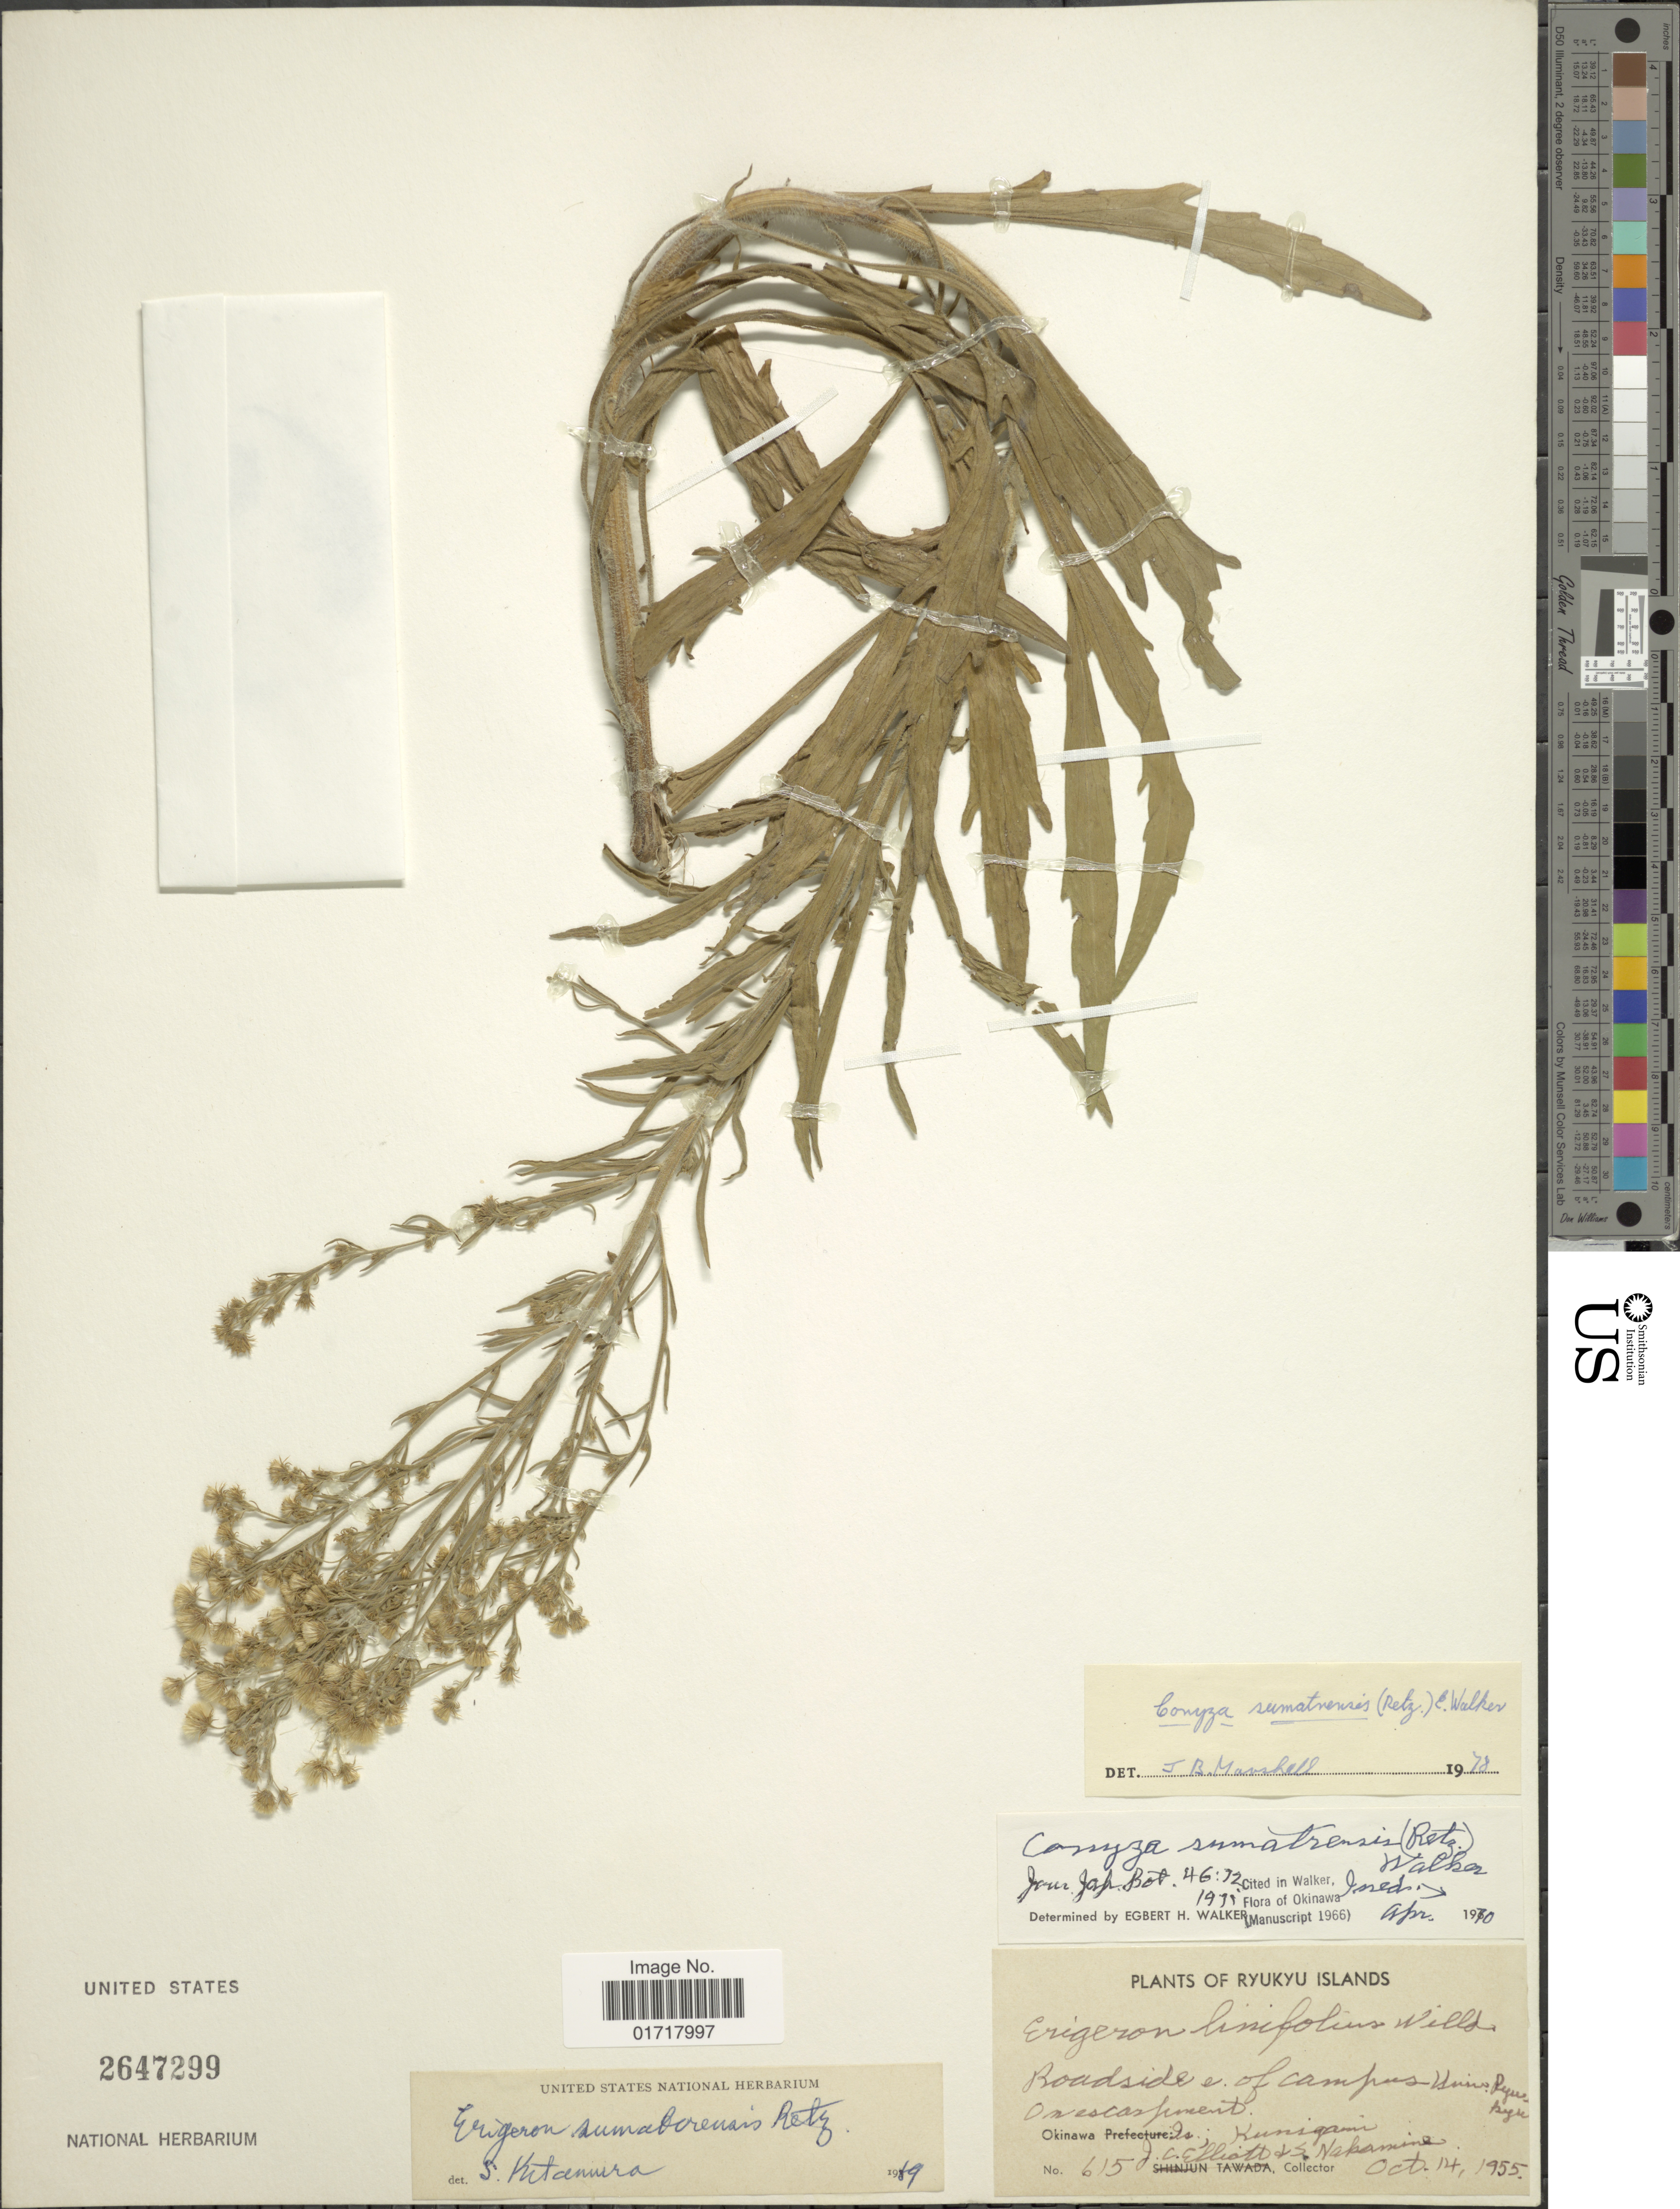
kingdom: Plantae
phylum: Tracheophyta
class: Magnoliopsida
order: Asterales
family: Asteraceae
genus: Conyza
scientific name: Conyza sumatrensis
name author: (Retz.) E. Walker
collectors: J. C. Elliott & S. Nakamine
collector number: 615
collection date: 1955-10-14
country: Japan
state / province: Okinawa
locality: Ryukyu Islands, Roadside e. of campus, Univ. Ryukyu, On escarpment, Okinawa Isl. Kunigami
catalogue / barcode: US 2647299